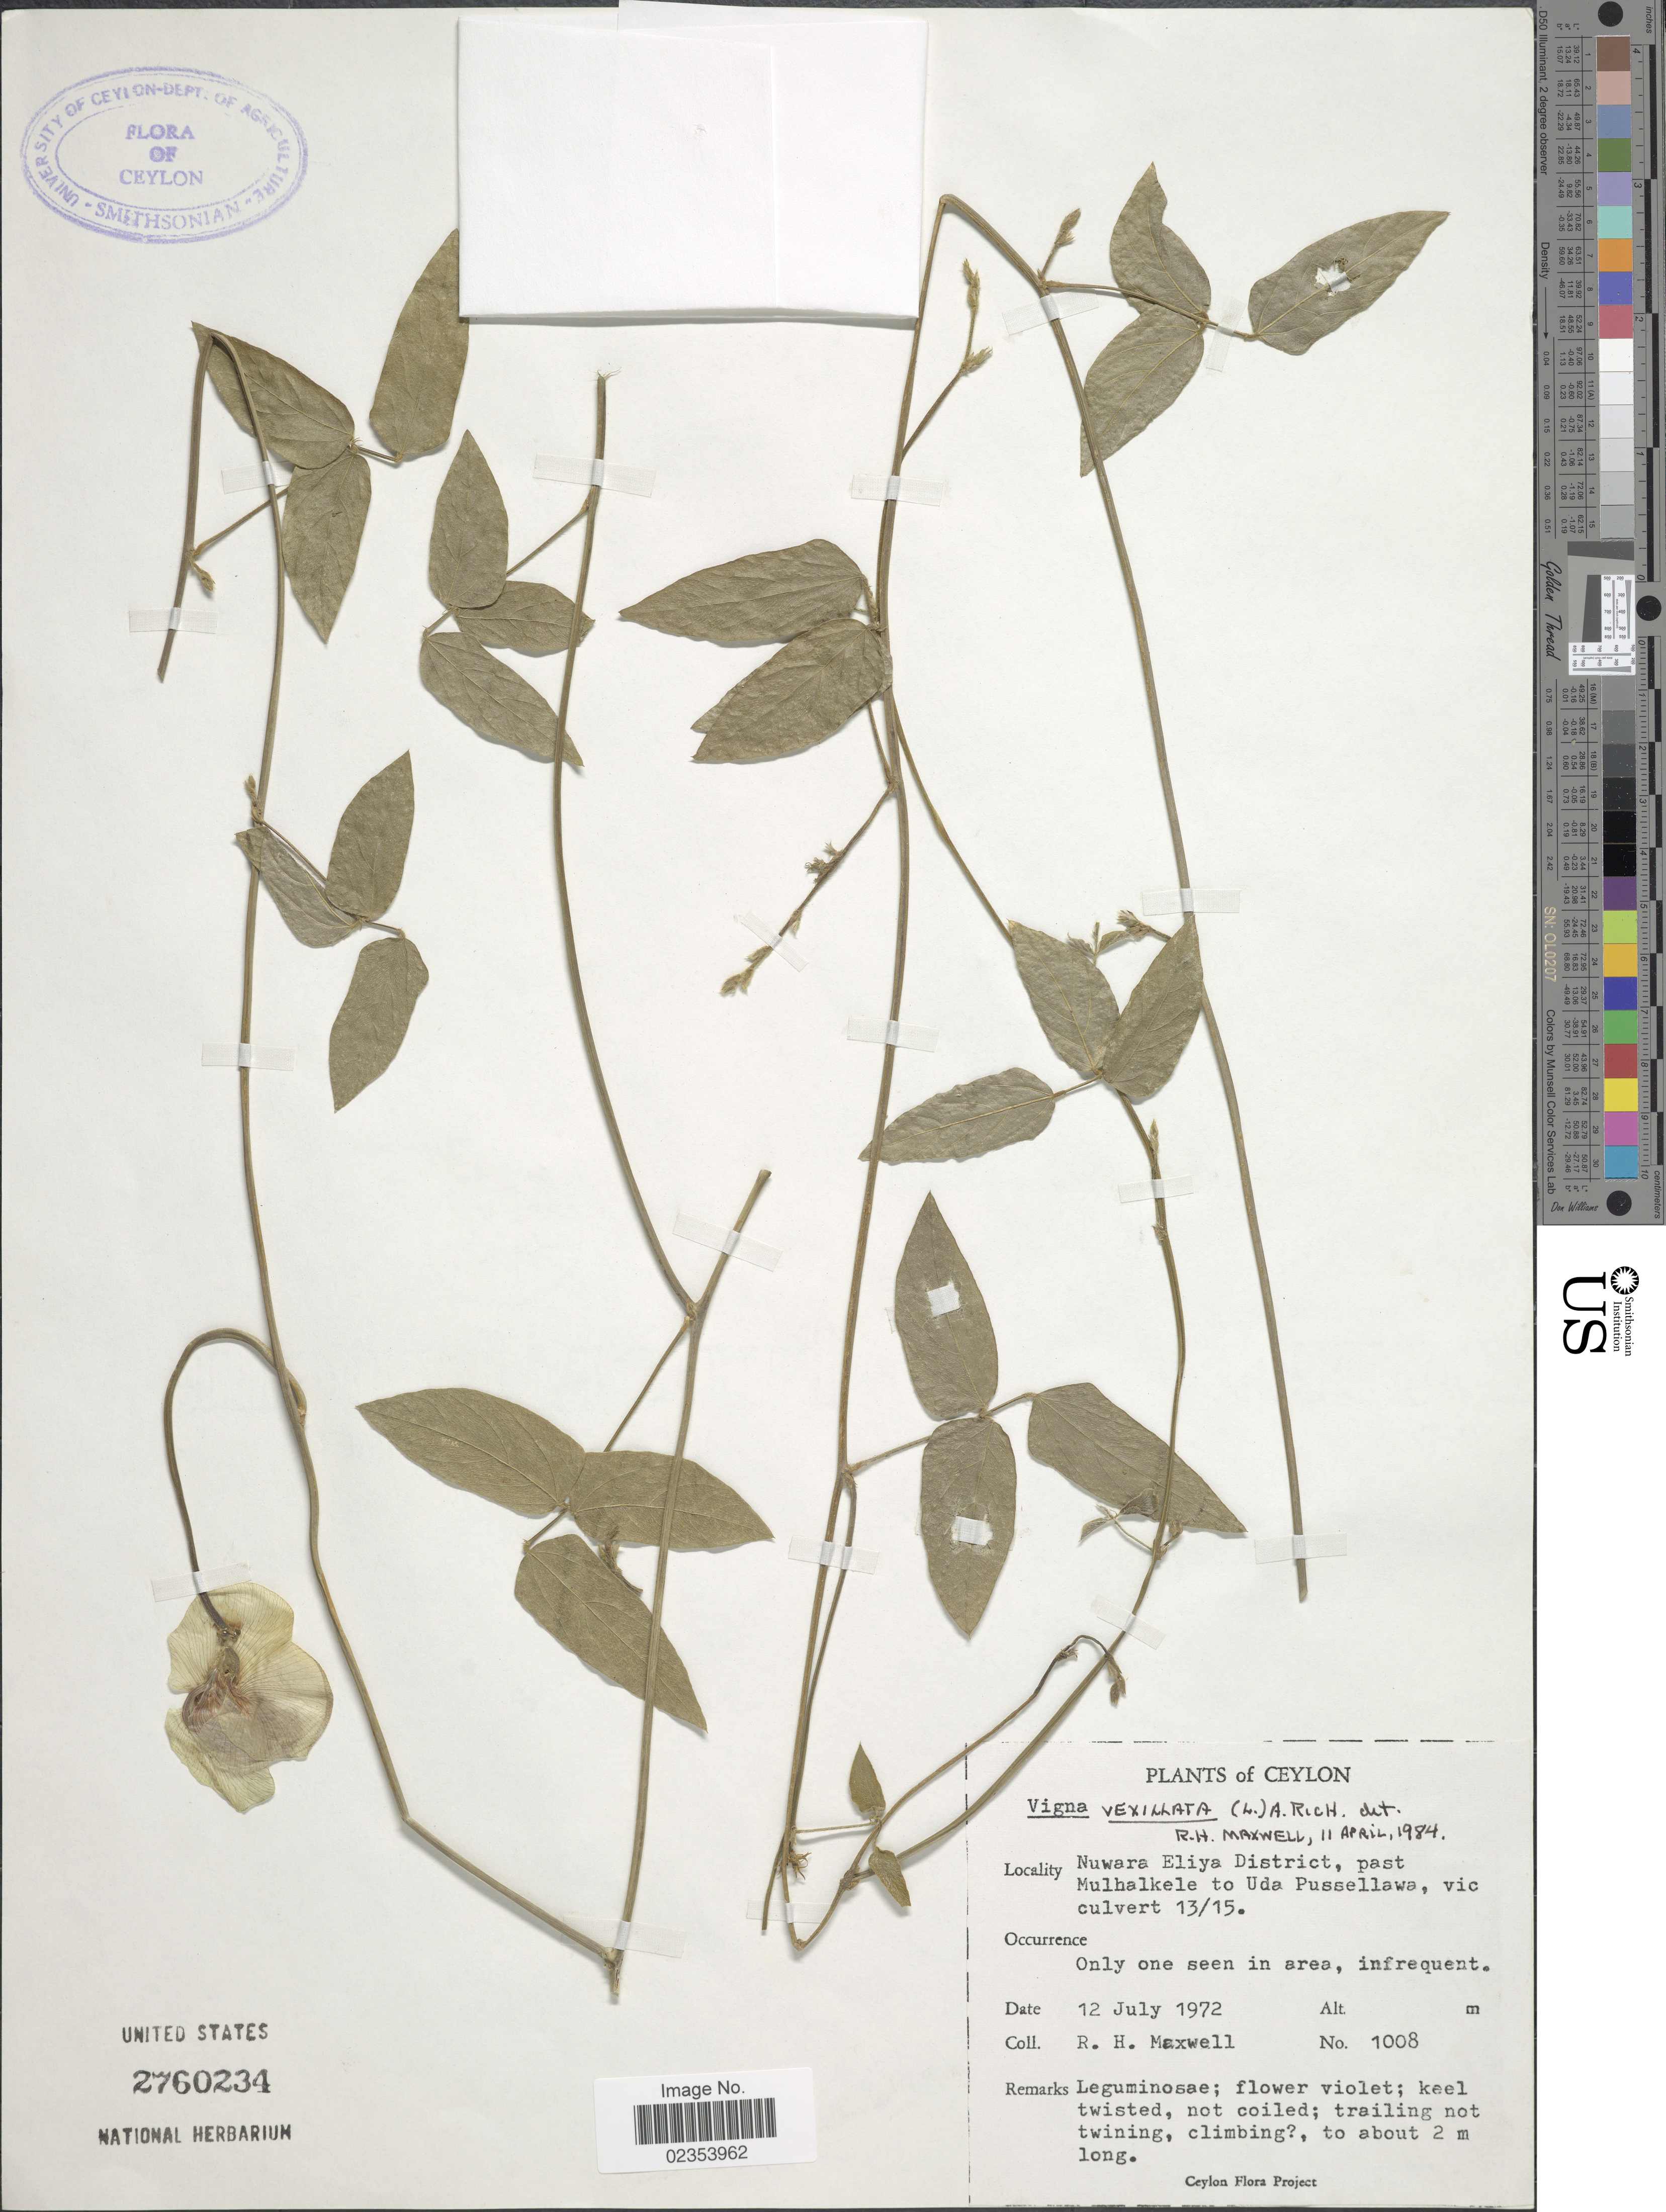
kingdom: Plantae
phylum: Tracheophyta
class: Magnoliopsida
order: Fabales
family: Fabaceae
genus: Vigna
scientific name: Vigna vexillata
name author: (L.) A. Rich.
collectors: R. Maxwell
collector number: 1008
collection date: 1972-07-12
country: Sri Lanka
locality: Ceylon. Nuwara Eliya District, past Mulhalkele to Uda Pussellawa, vic culvert 13/15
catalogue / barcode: US 2760234